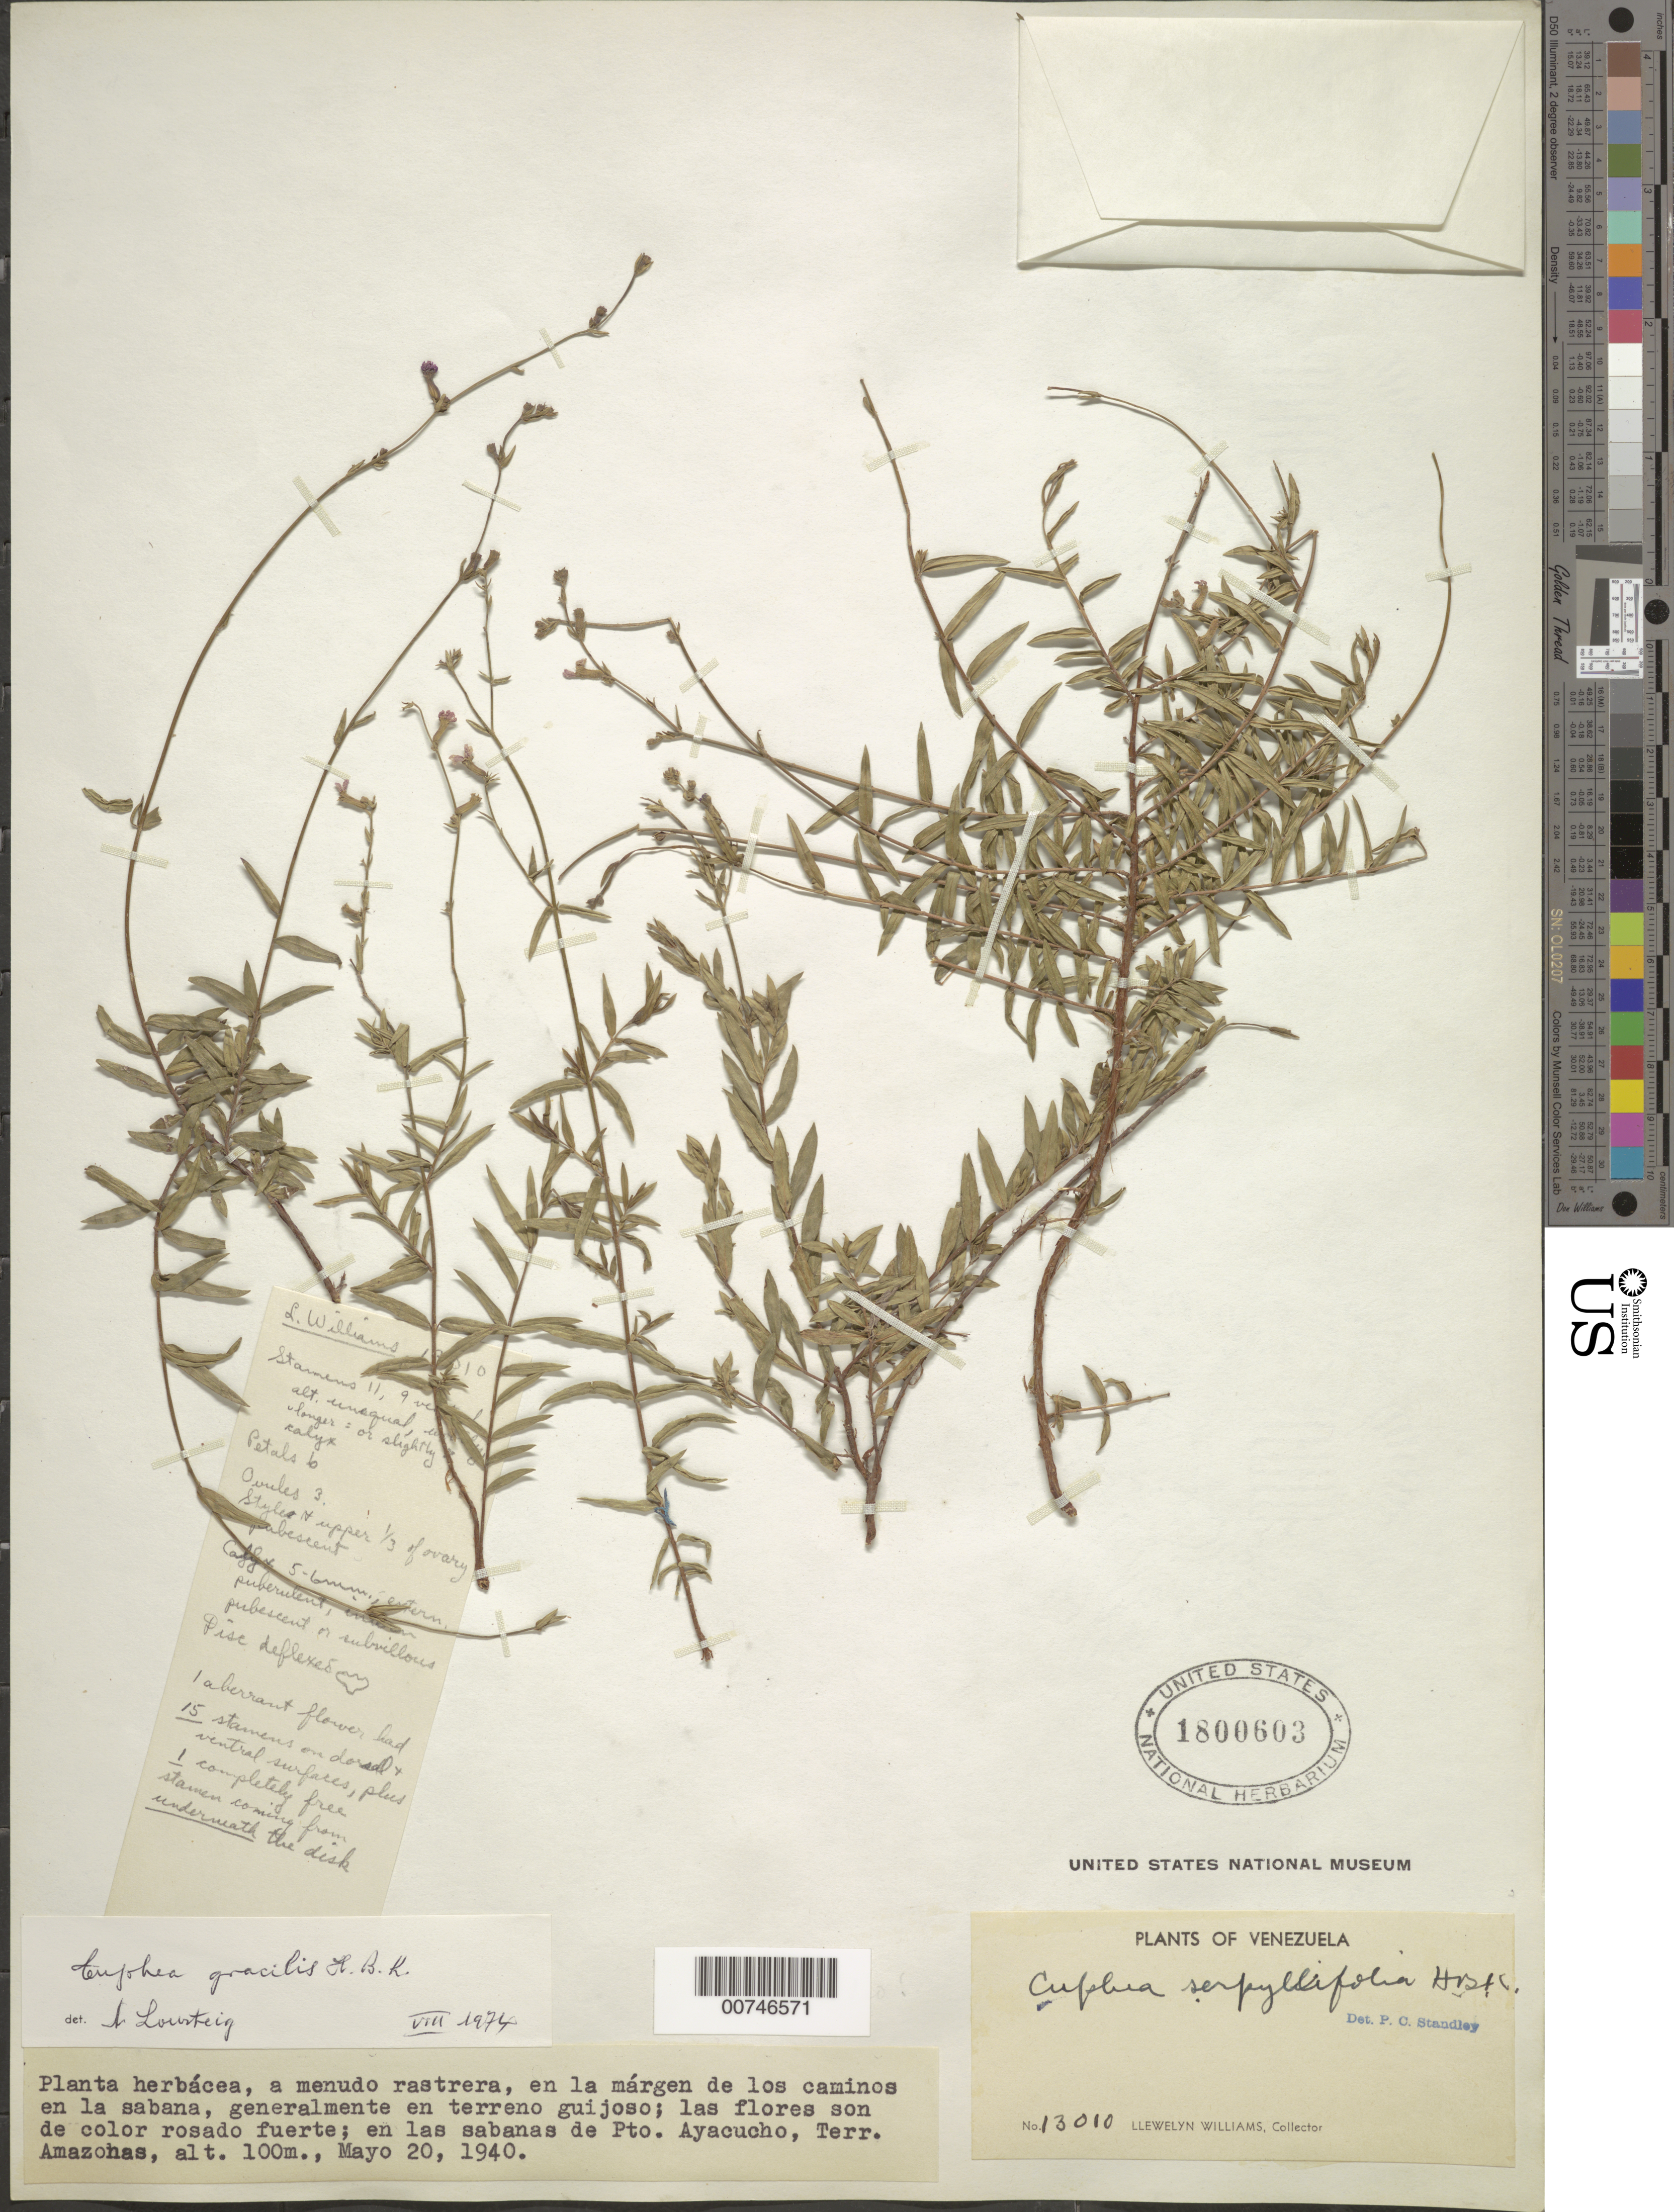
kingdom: Plantae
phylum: Tracheophyta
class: Magnoliopsida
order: Myrtales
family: Lythraceae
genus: Cuphea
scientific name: Cuphea gracilis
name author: Kunth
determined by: Lourteig, A.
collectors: Ll. Williams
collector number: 13010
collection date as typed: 20-May-40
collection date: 1940-05-20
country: Venezuela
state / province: Amazonas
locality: Puerto Ayacucho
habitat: Margen de los caminos, en la sabana, en terreno guijoso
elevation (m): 100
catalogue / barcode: US 1800603